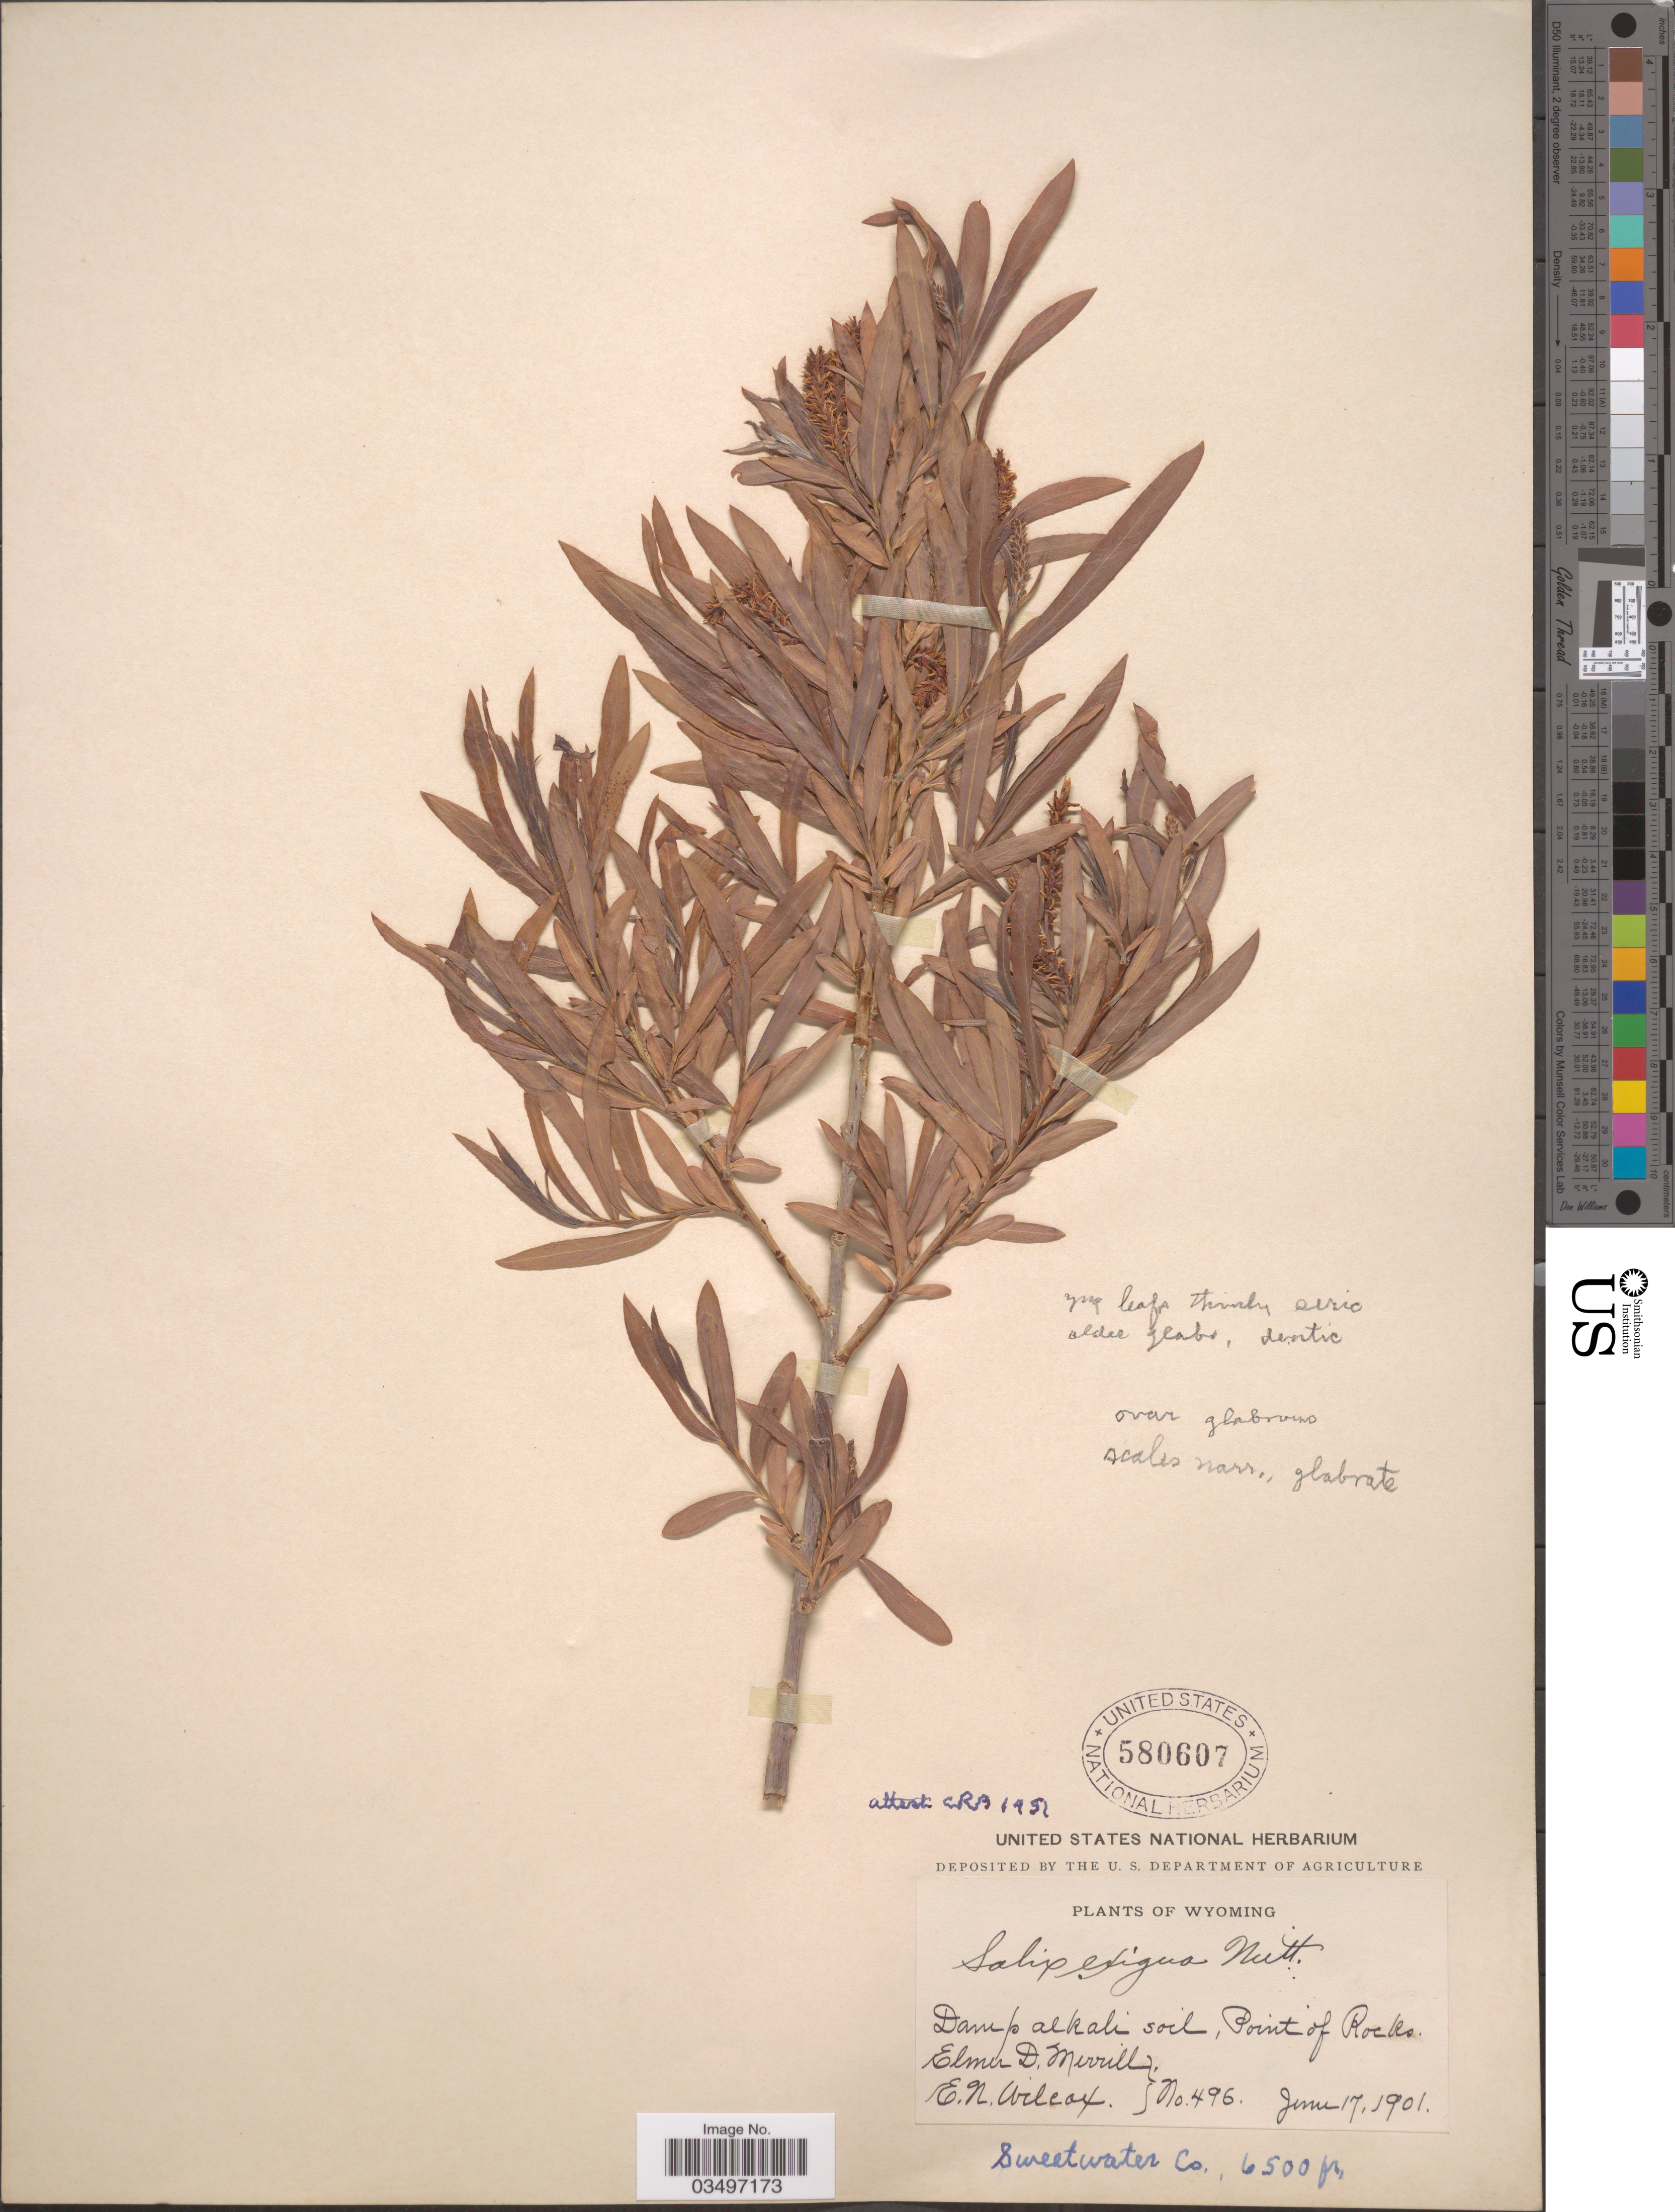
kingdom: Plantae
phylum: Tracheophyta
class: Magnoliopsida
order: Malpighiales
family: Salicaceae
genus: Salix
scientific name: Salix exigua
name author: Nutt.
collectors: E. D. Merrill & E. Wilcox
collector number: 496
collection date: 1901-06-17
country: United States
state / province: Wyoming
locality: Damp alkali soil, Point of Rocks. Sweetwater Co.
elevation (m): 1981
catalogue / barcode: US 580607